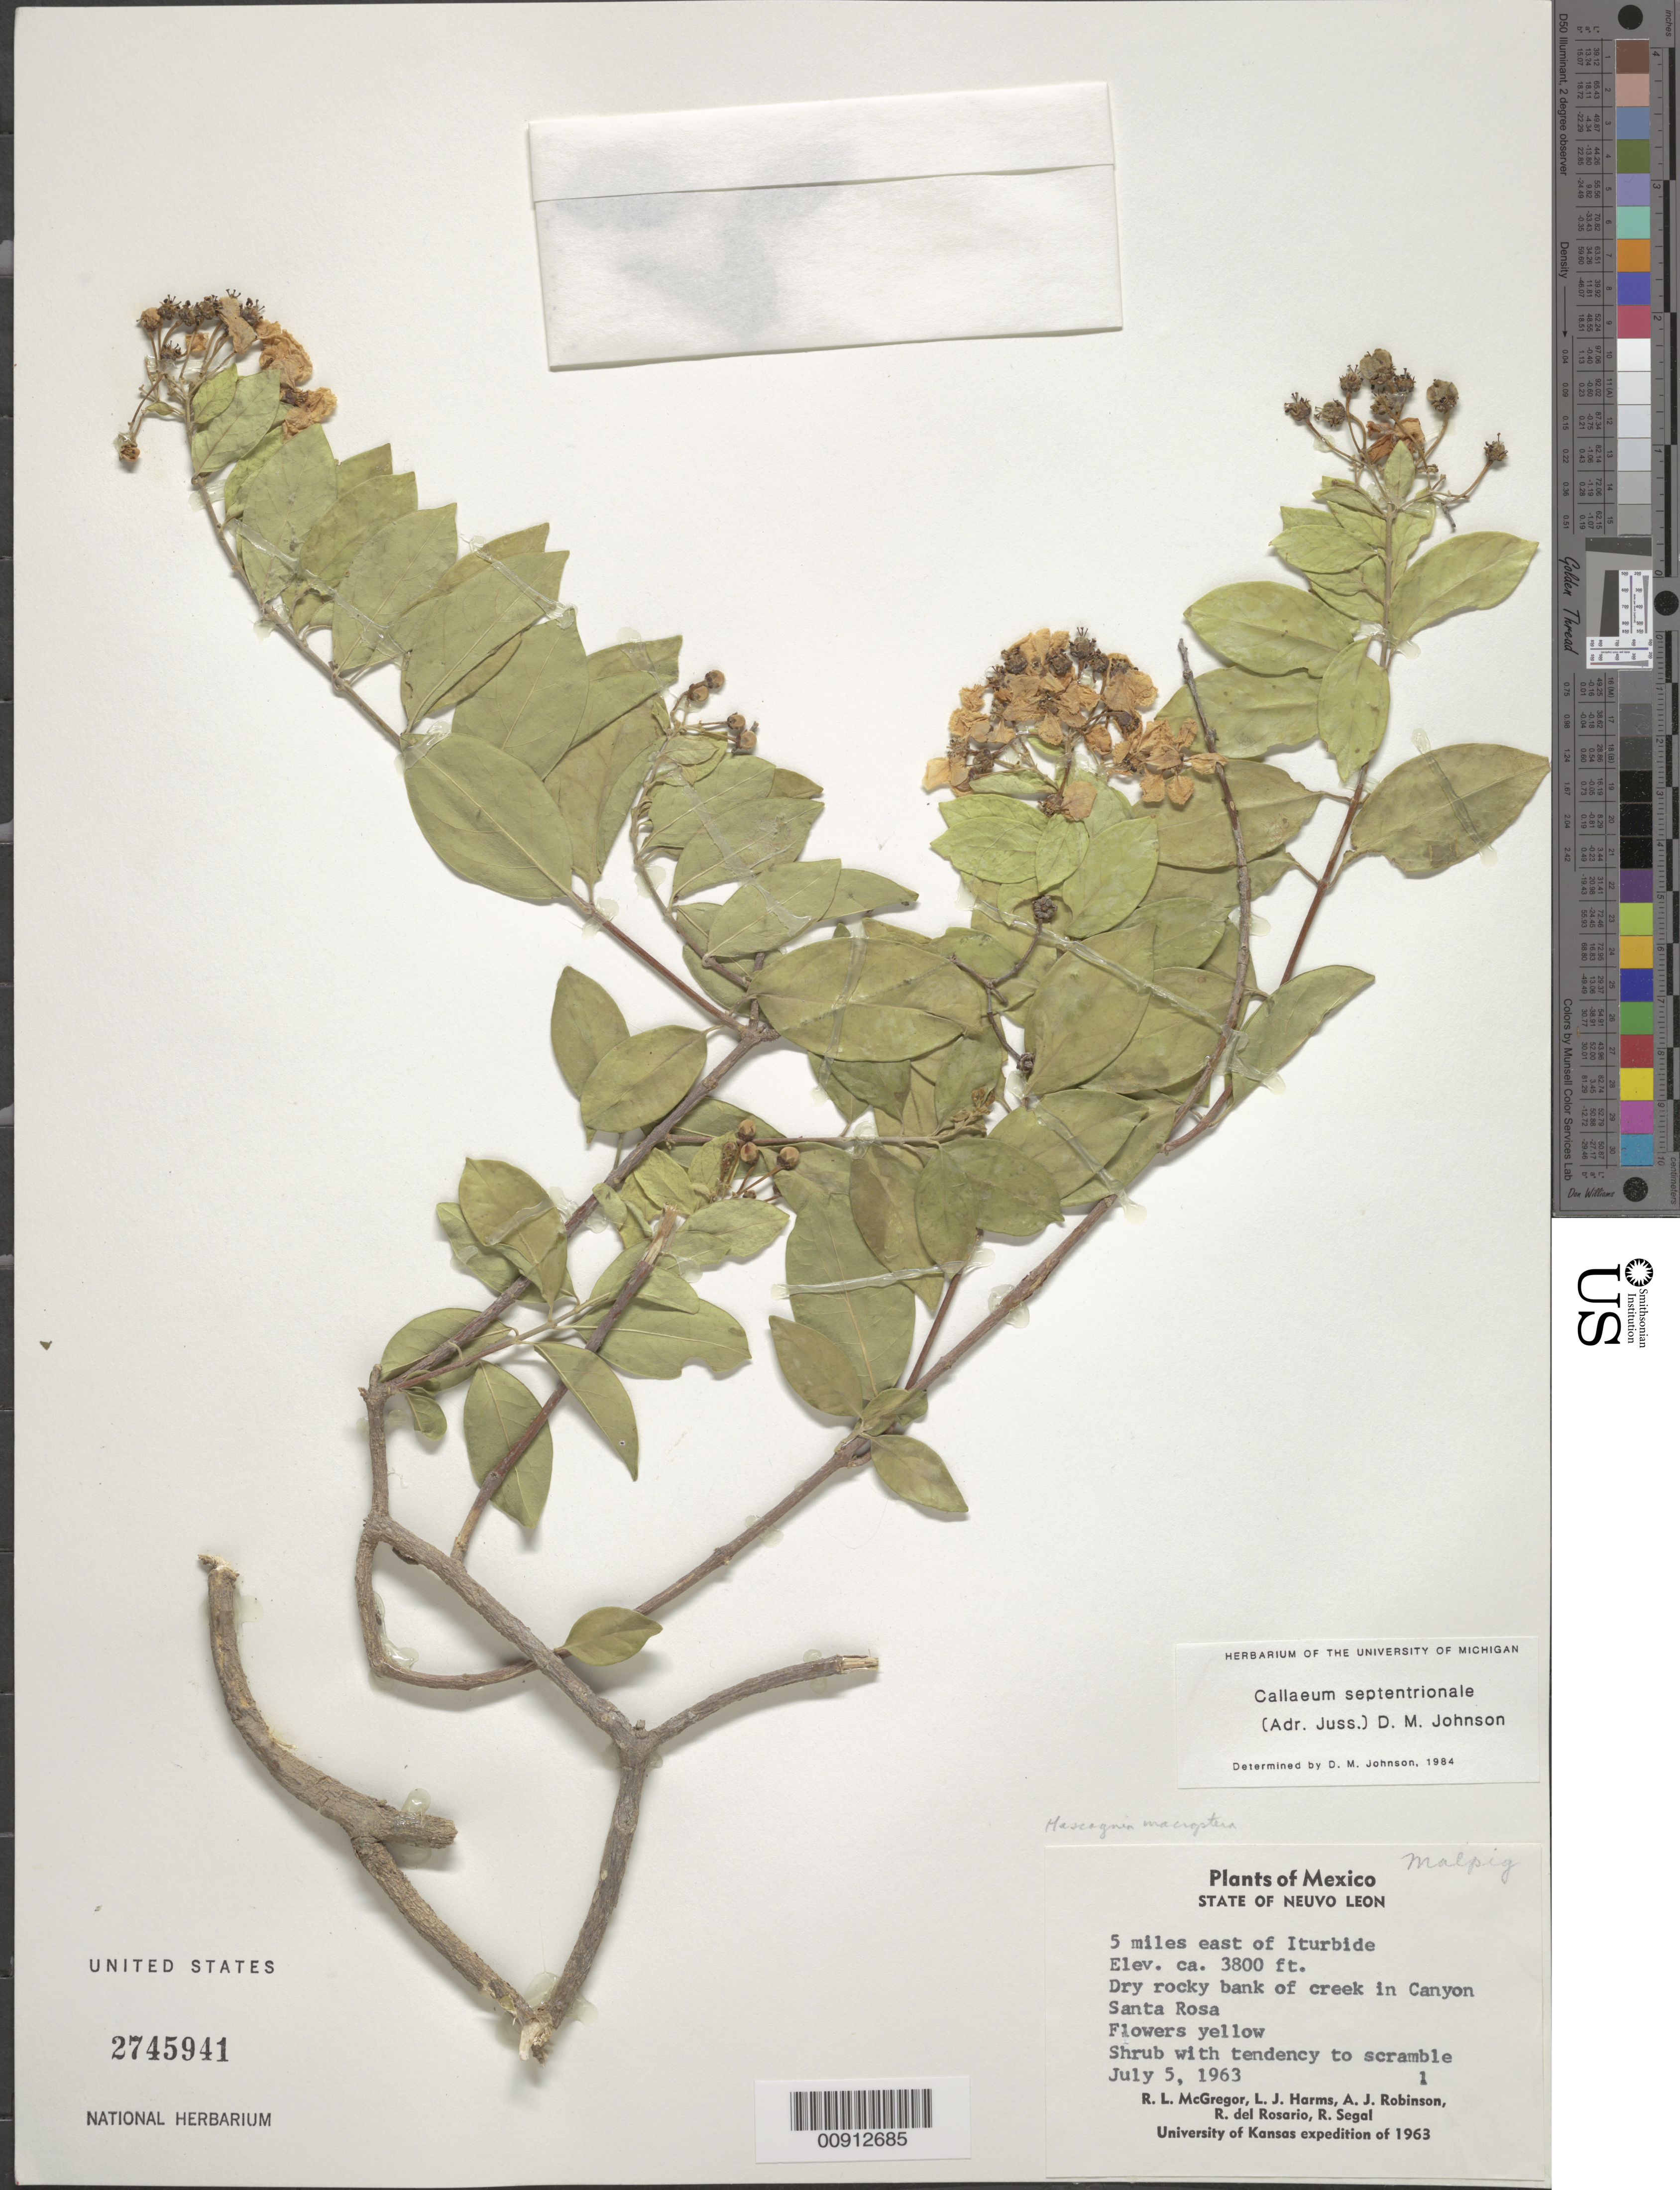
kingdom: Plantae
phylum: Tracheophyta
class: Magnoliopsida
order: Malpighiales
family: Malpighiaceae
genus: Callaeum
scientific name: Callaeum septentrionale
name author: (A. Juss.) D.M. Johnson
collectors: R. McGregor, L. Harms, A. J. Robinson, R. del Rosario & R. Segal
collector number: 1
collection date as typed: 05 Jul 1963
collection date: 1963-07-05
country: Mexico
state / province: Nuevo León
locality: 5 miles east of Iturbide, in Canyon Santa Rosa. State of Nuevo León.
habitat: Dry rocky bank of creek in Canyon Santa Rosa.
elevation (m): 1158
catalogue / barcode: US 2745941